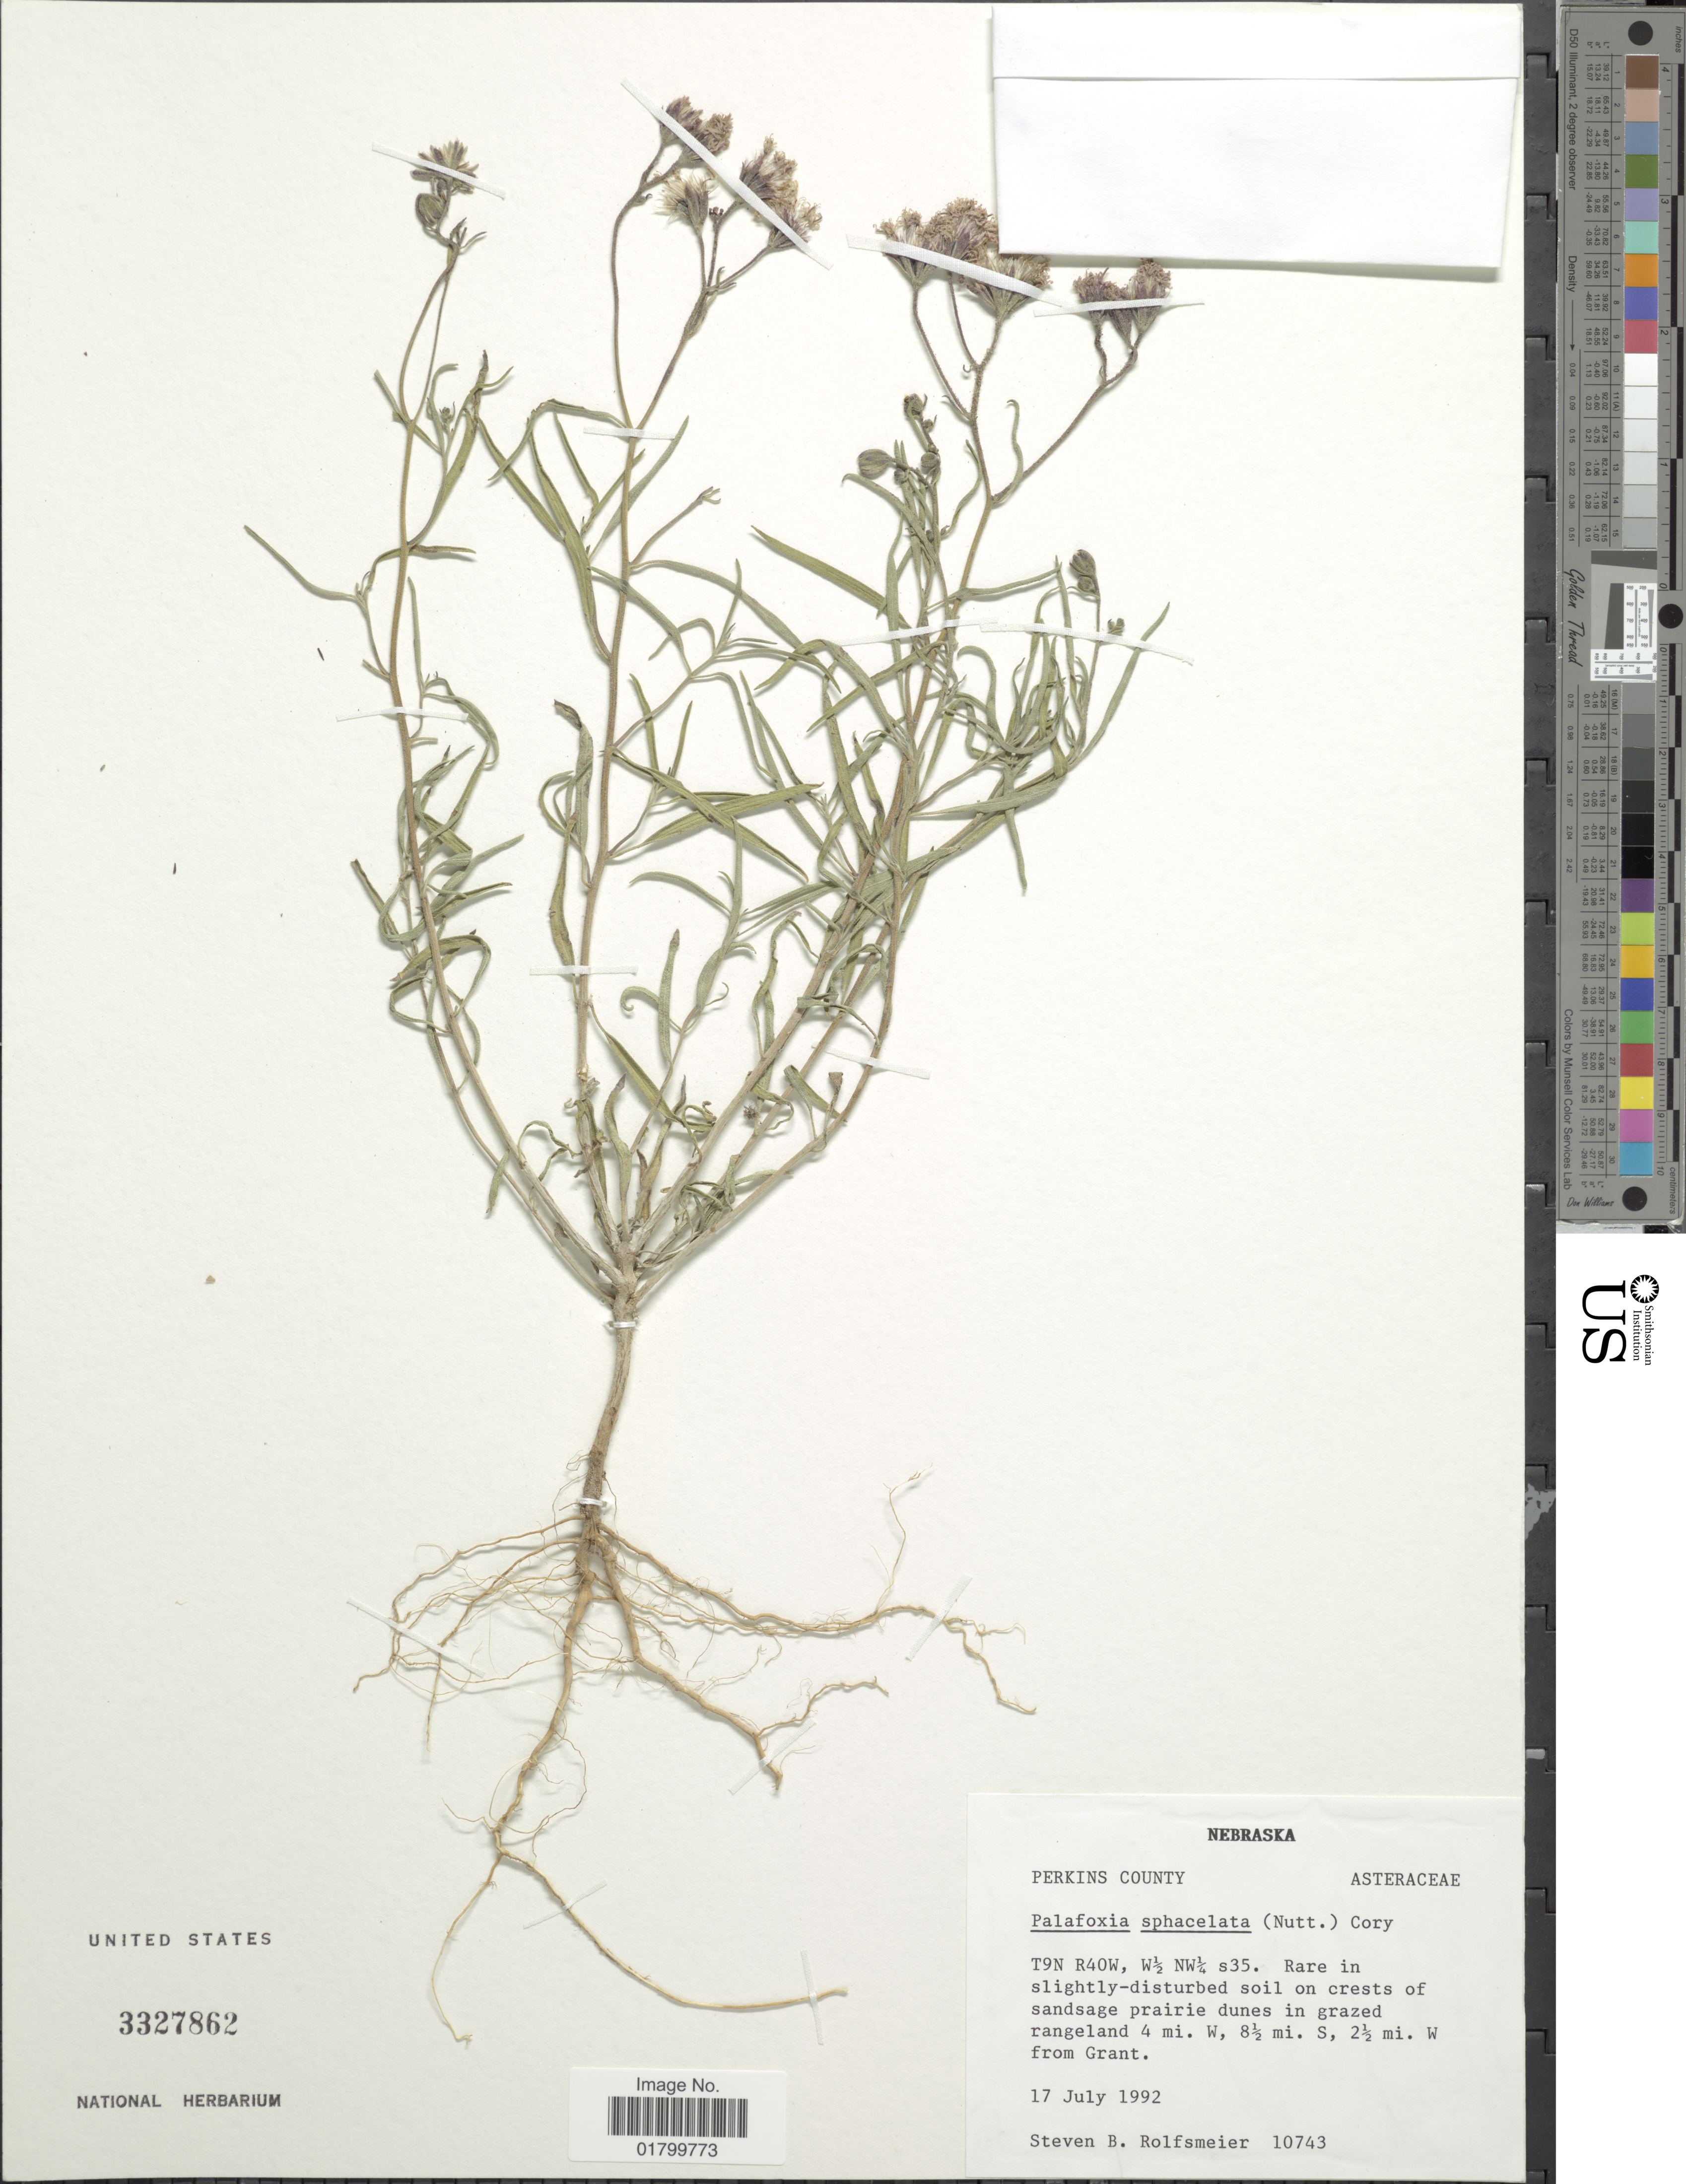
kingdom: Plantae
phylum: Tracheophyta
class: Magnoliopsida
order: Asterales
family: Asteraceae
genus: Palafoxia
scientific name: Palafoxia sphacelata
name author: (Nutt. ex Torr.) Cory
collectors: S. Rolfsmeier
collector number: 10743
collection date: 1992-07-17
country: United States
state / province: Nebraska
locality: T9N R40W, W½ NW¼ s35, on crests of sandsage prairie dunes in grazed rangeland 4 mi. W, 8½. S, 2½ mi. W. from Grant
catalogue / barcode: US 3327862